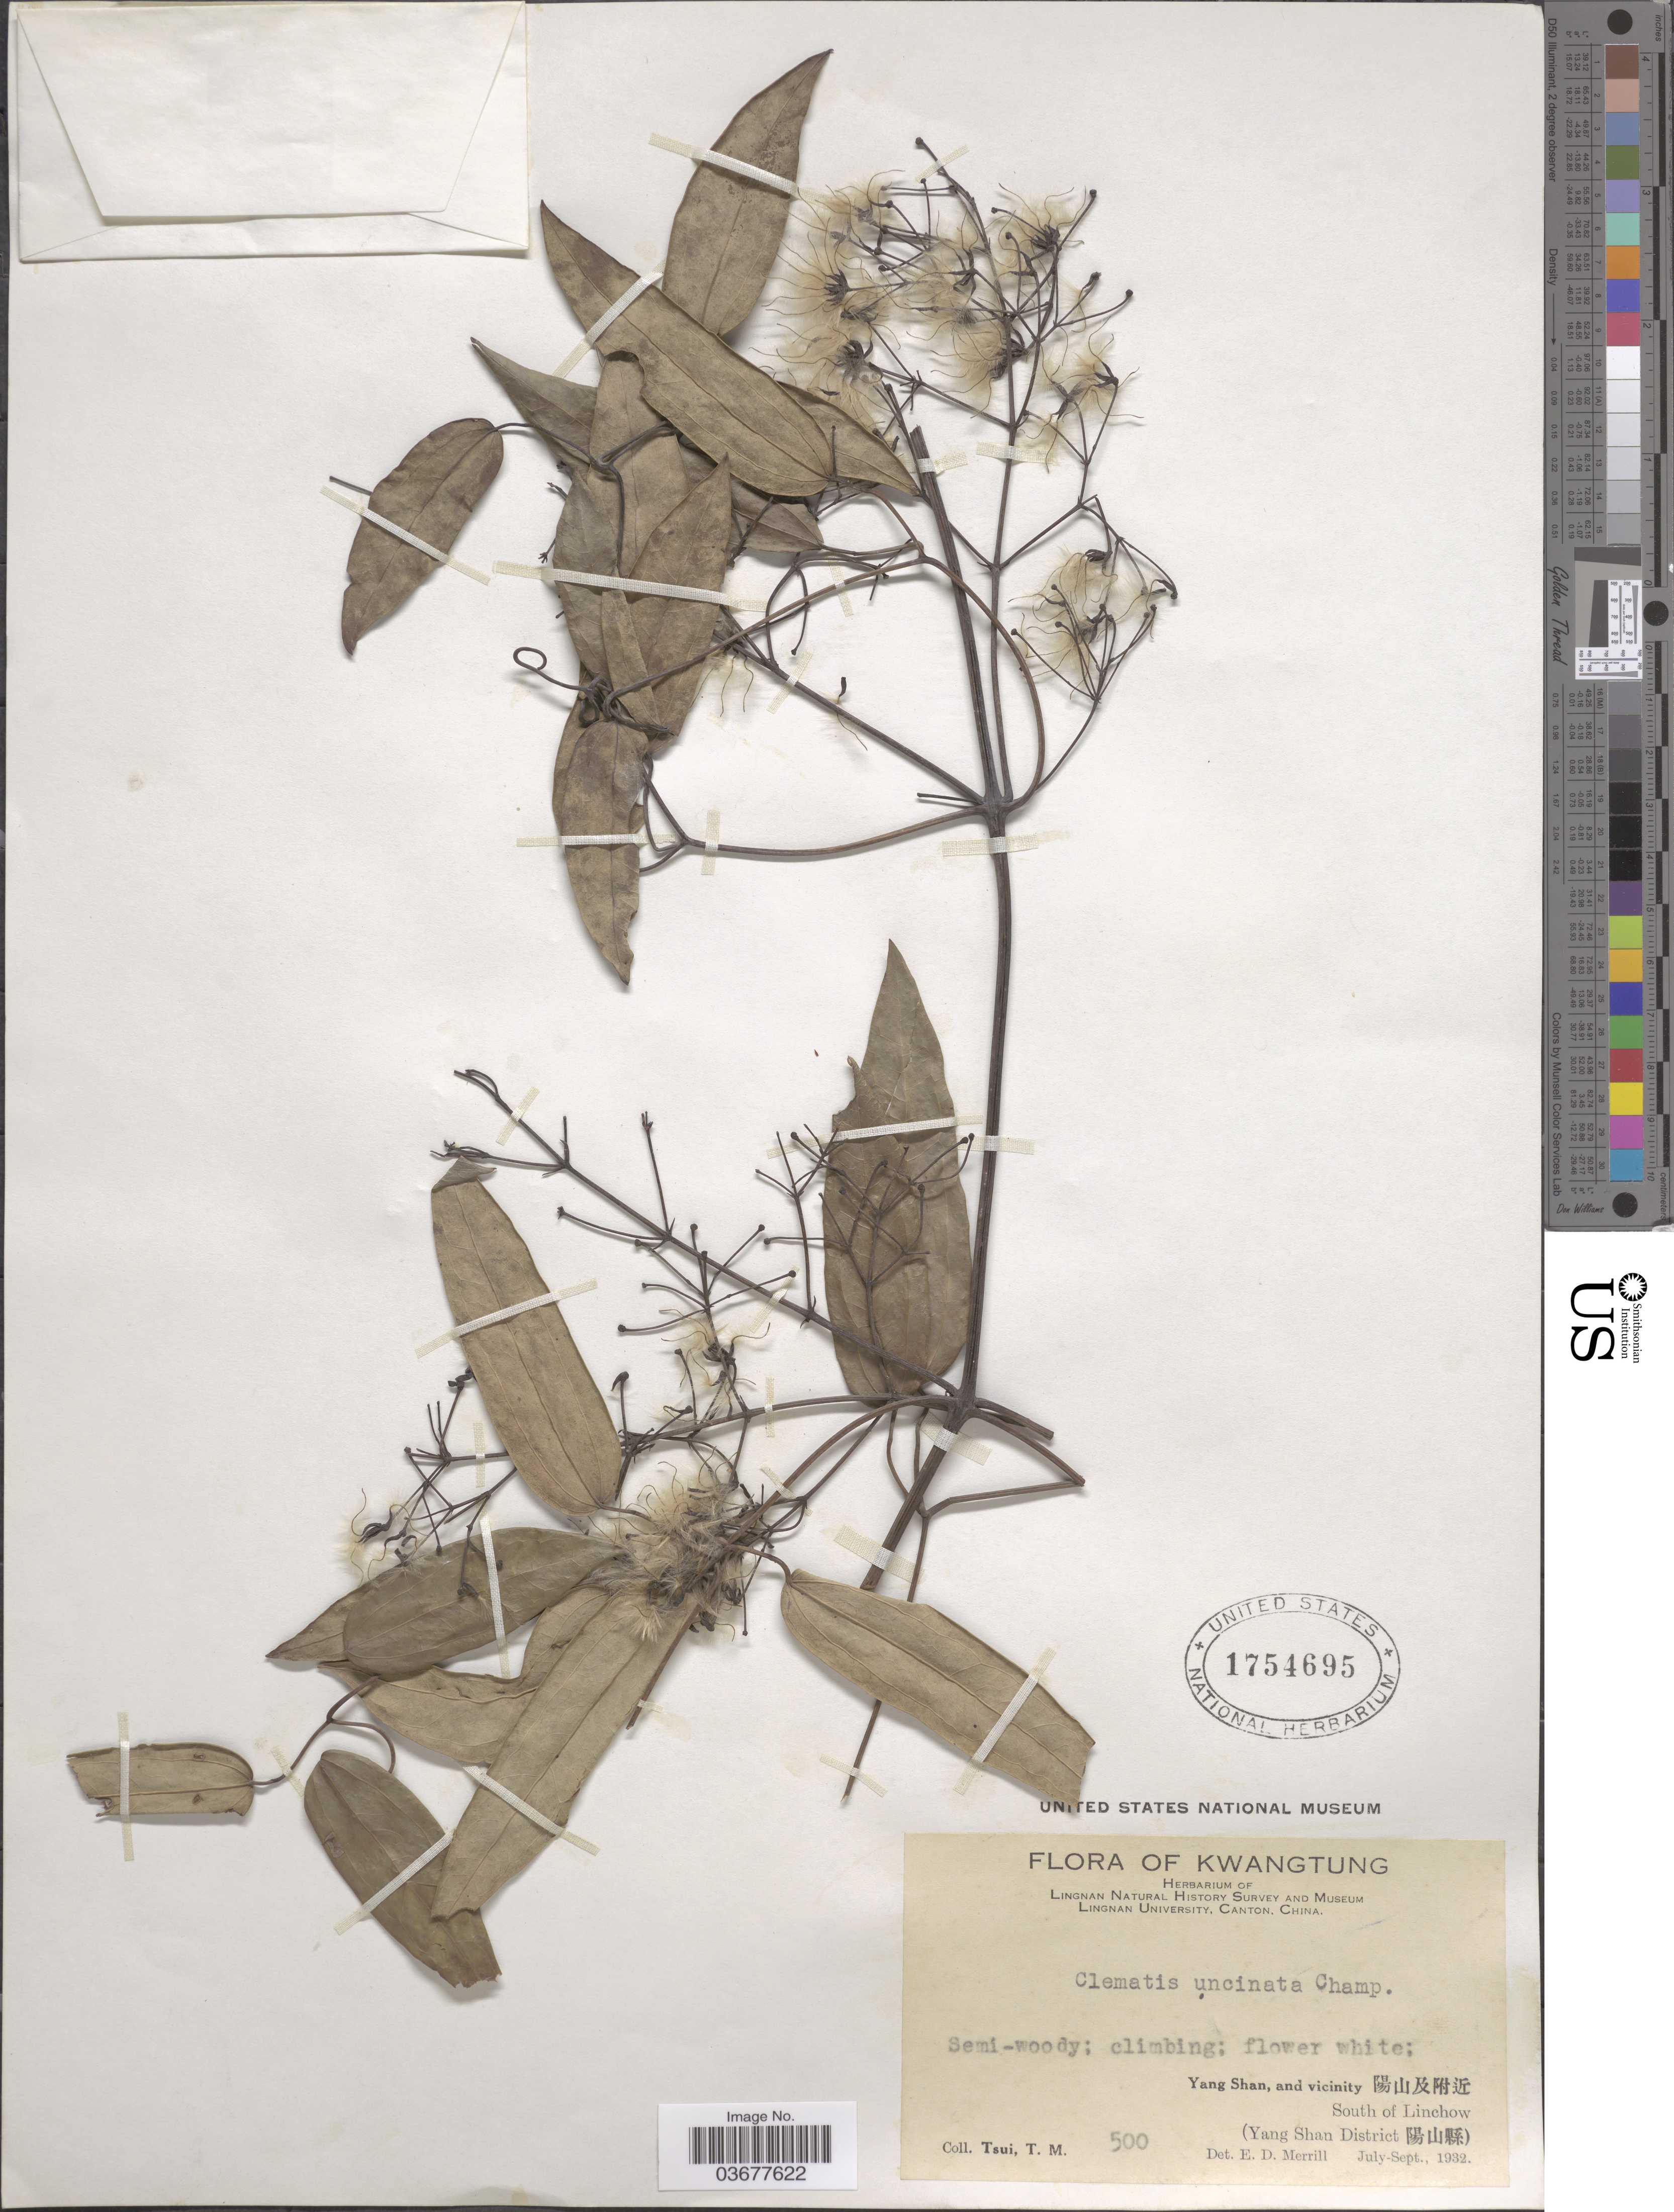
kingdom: Plantae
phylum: Tracheophyta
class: Magnoliopsida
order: Ranunculales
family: Ranunculaceae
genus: Clematis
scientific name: Clematis uncinata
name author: Champ. ex Benth.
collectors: T. Tsui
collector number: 500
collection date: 1932-07/1932-09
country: China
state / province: Guangdong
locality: Kwatung.Yang Shan, and vicinity South of Linchow (Yang Shan District).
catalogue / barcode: US 1754695